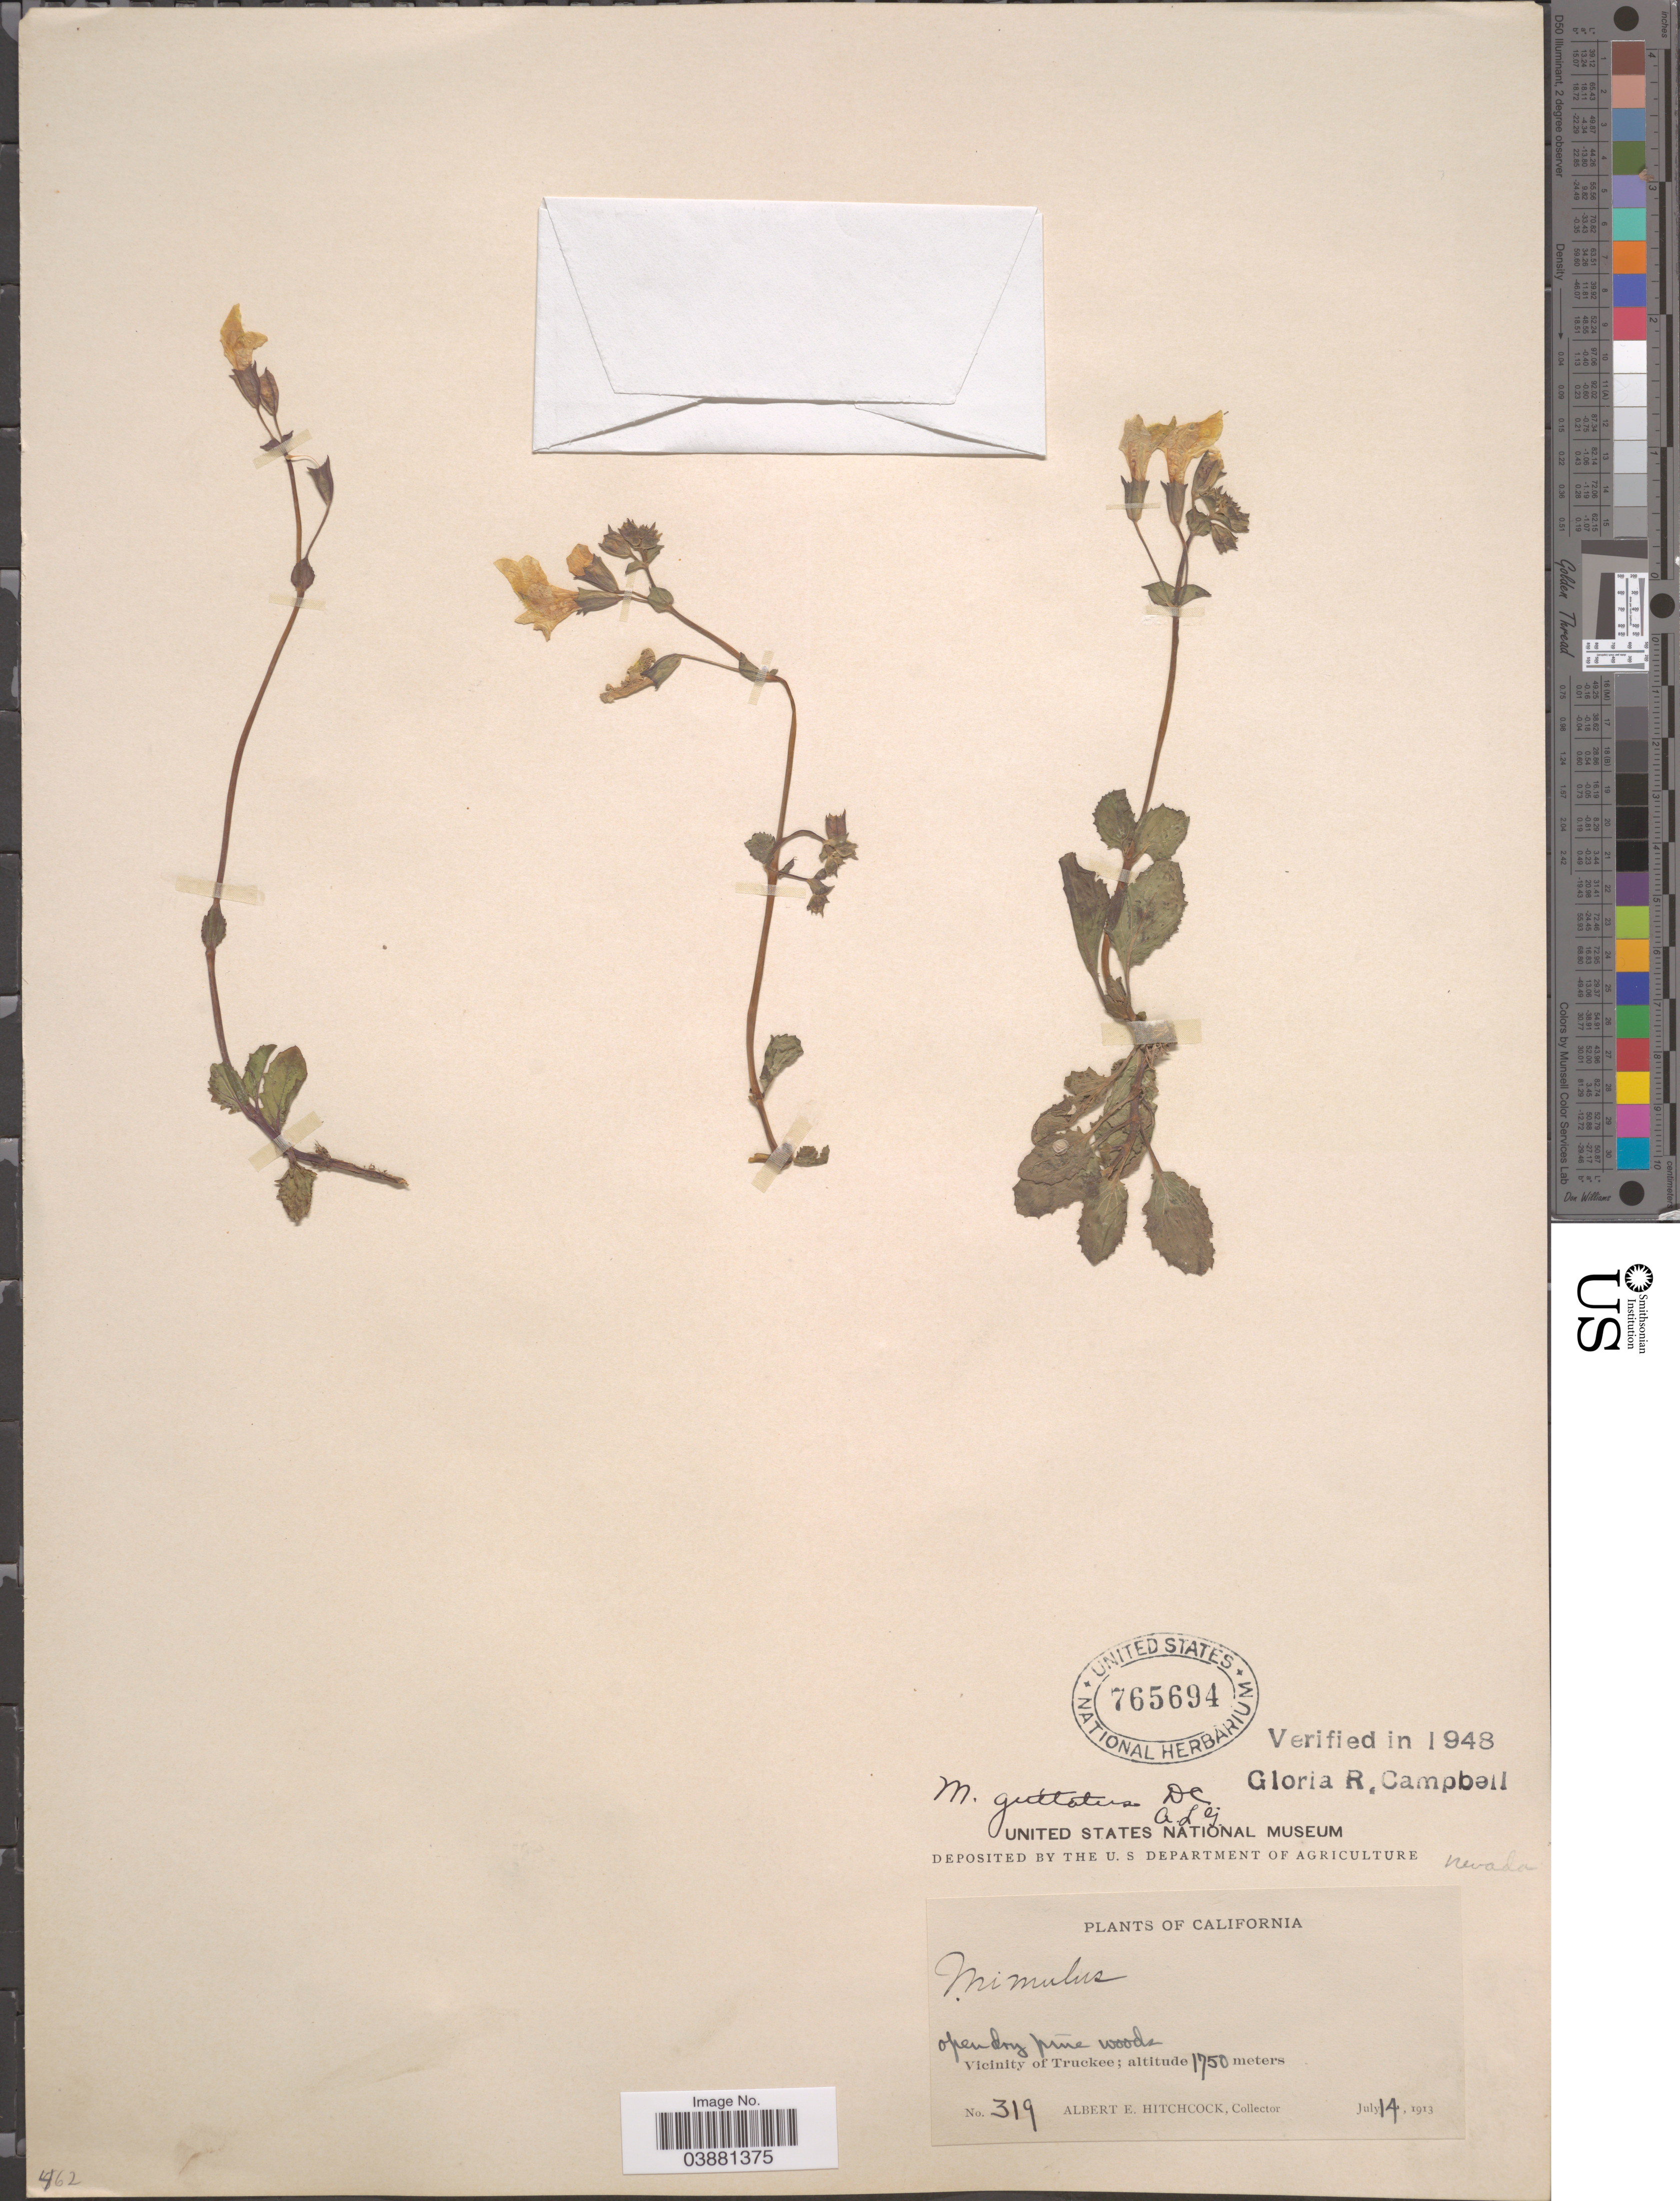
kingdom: Plantae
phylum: Tracheophyta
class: Magnoliopsida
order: Lamiales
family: Phrymaceae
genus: Mimulus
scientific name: Mimulus guttatus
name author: DC.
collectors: A. Hitchcock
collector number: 319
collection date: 1913-07-14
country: United States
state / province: California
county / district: Nevada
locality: Vicinity of Truckee.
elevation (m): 1750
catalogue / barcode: US 765694